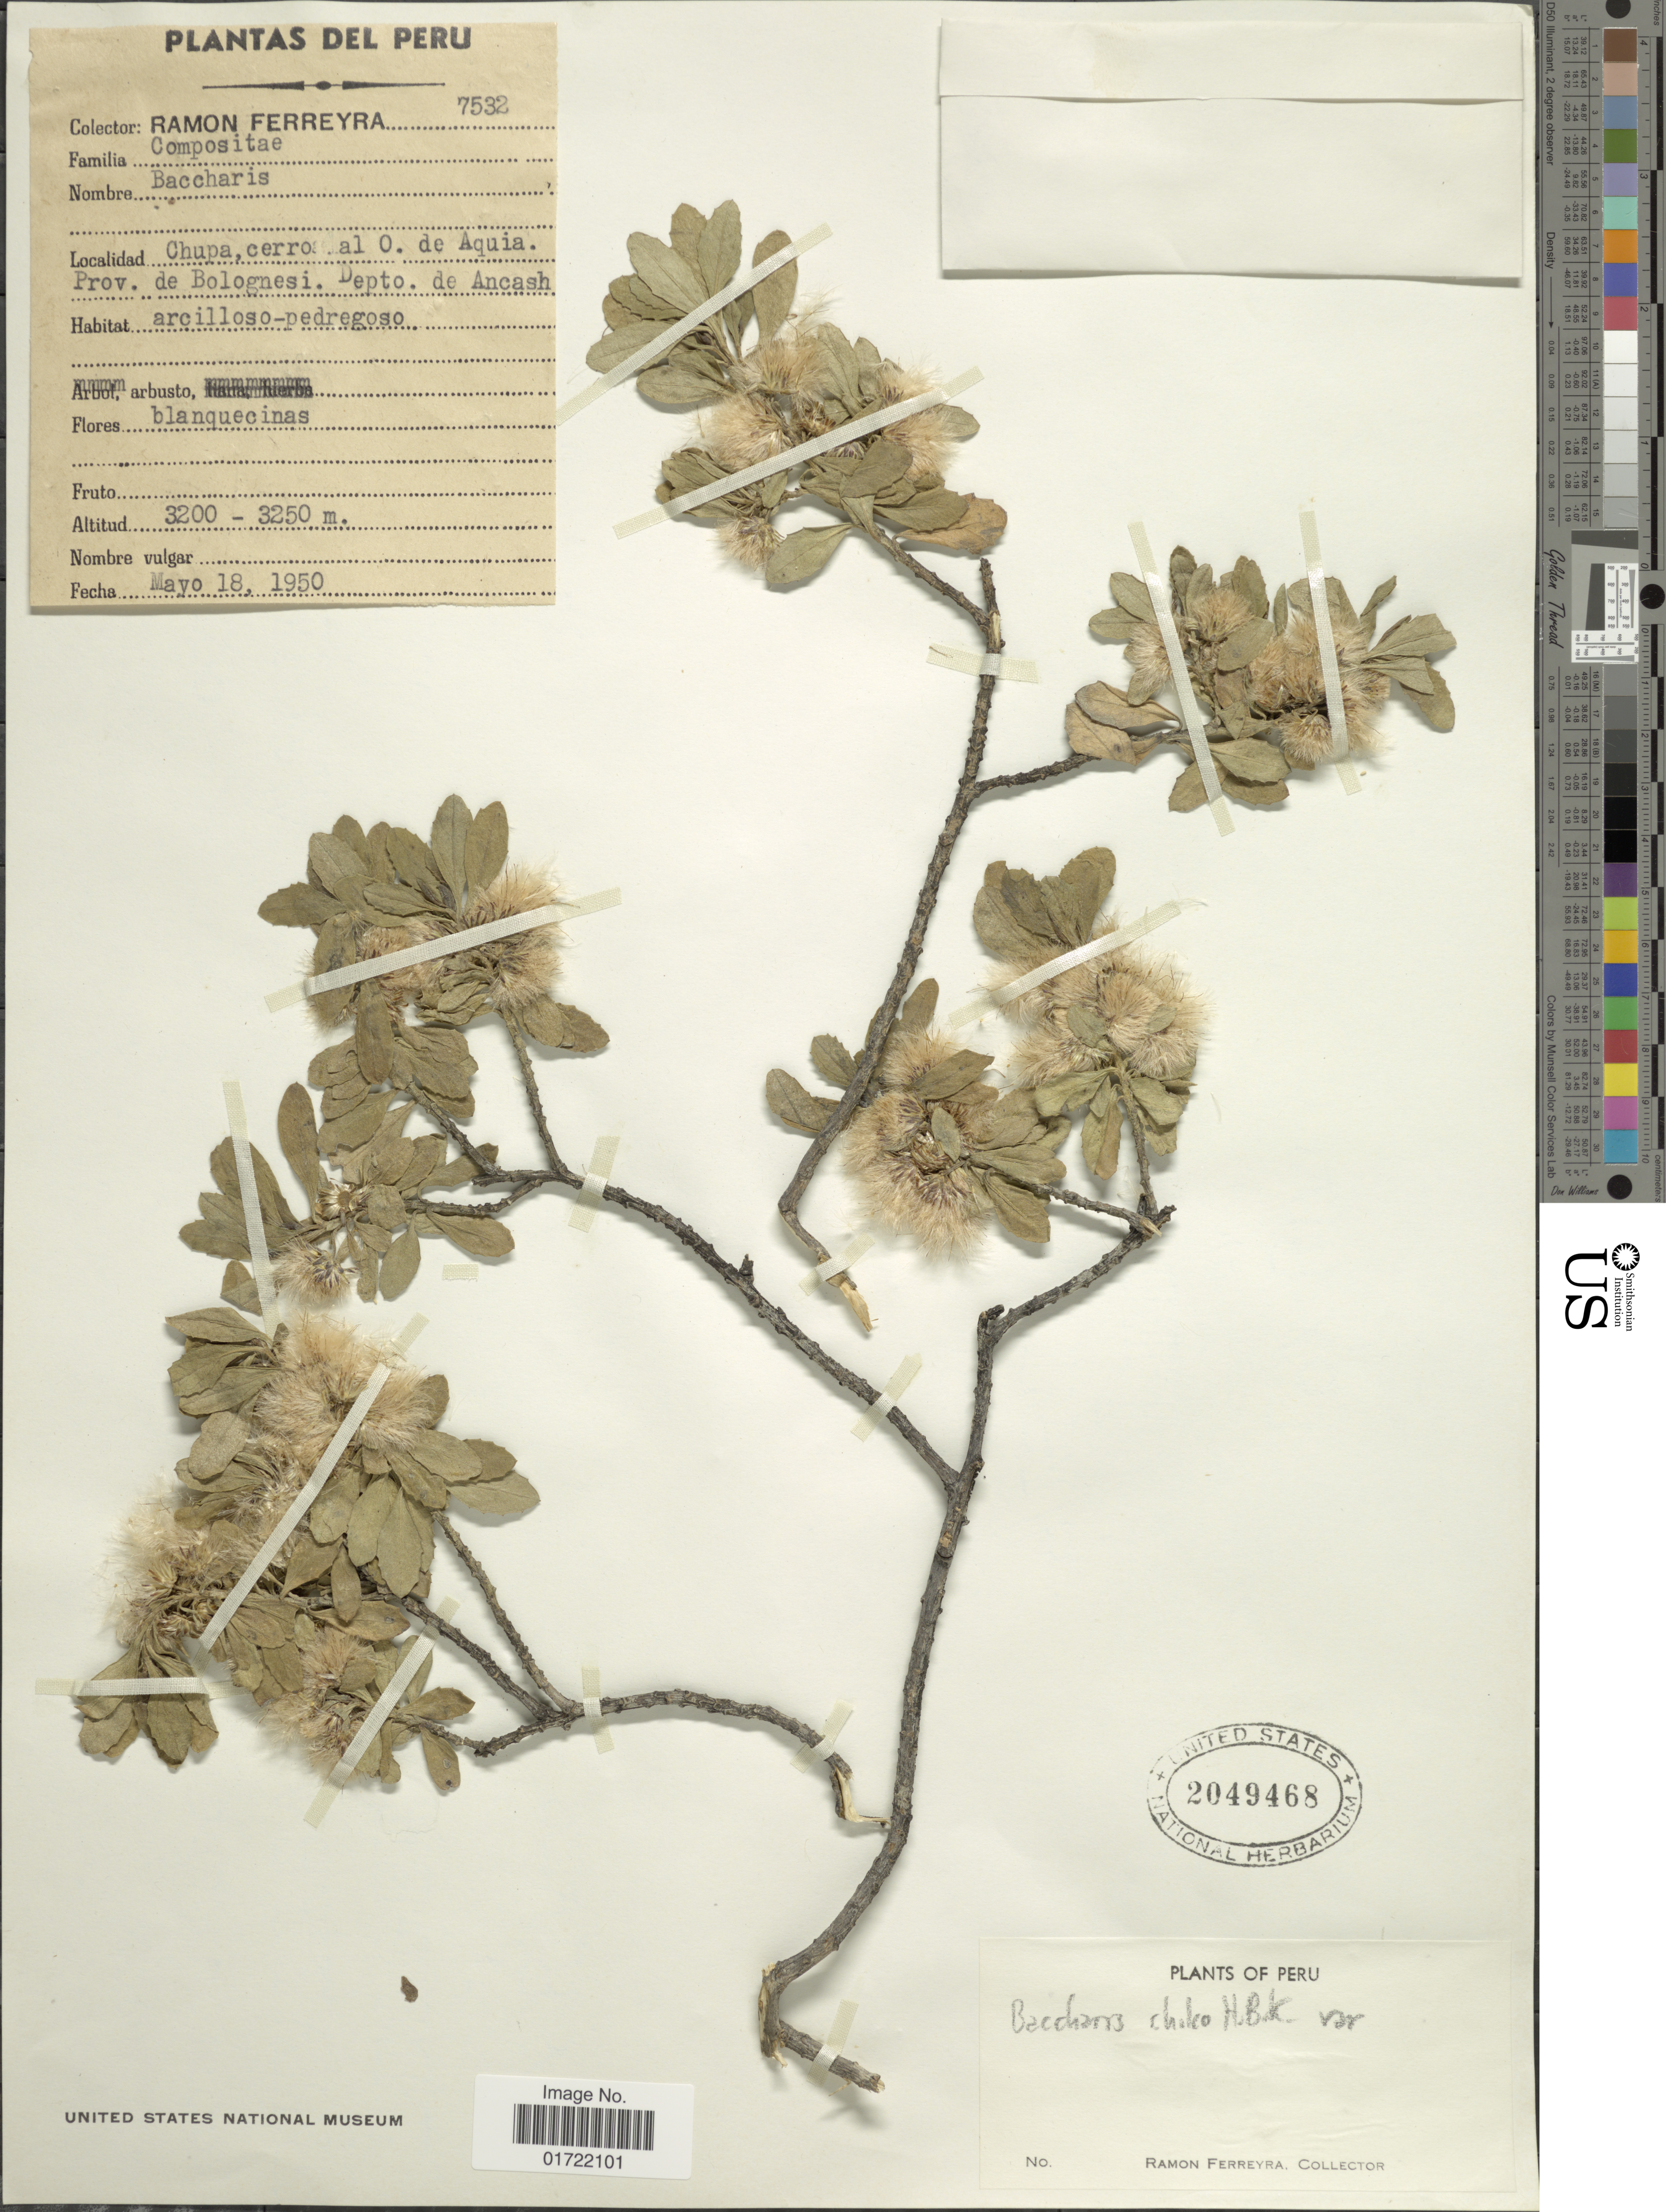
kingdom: Plantae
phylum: Tracheophyta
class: Magnoliopsida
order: Asterales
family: Asteraceae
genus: Baccharis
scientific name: Baccharis chilco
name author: Kunth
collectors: R. A. Ferreyra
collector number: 7532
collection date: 1950-05-18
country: Peru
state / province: Ancash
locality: Chupa, cerroa, al. O. de Aquia, Prov. de Bolognesi, Depto. de Ancash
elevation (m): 3200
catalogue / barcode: US 2049468